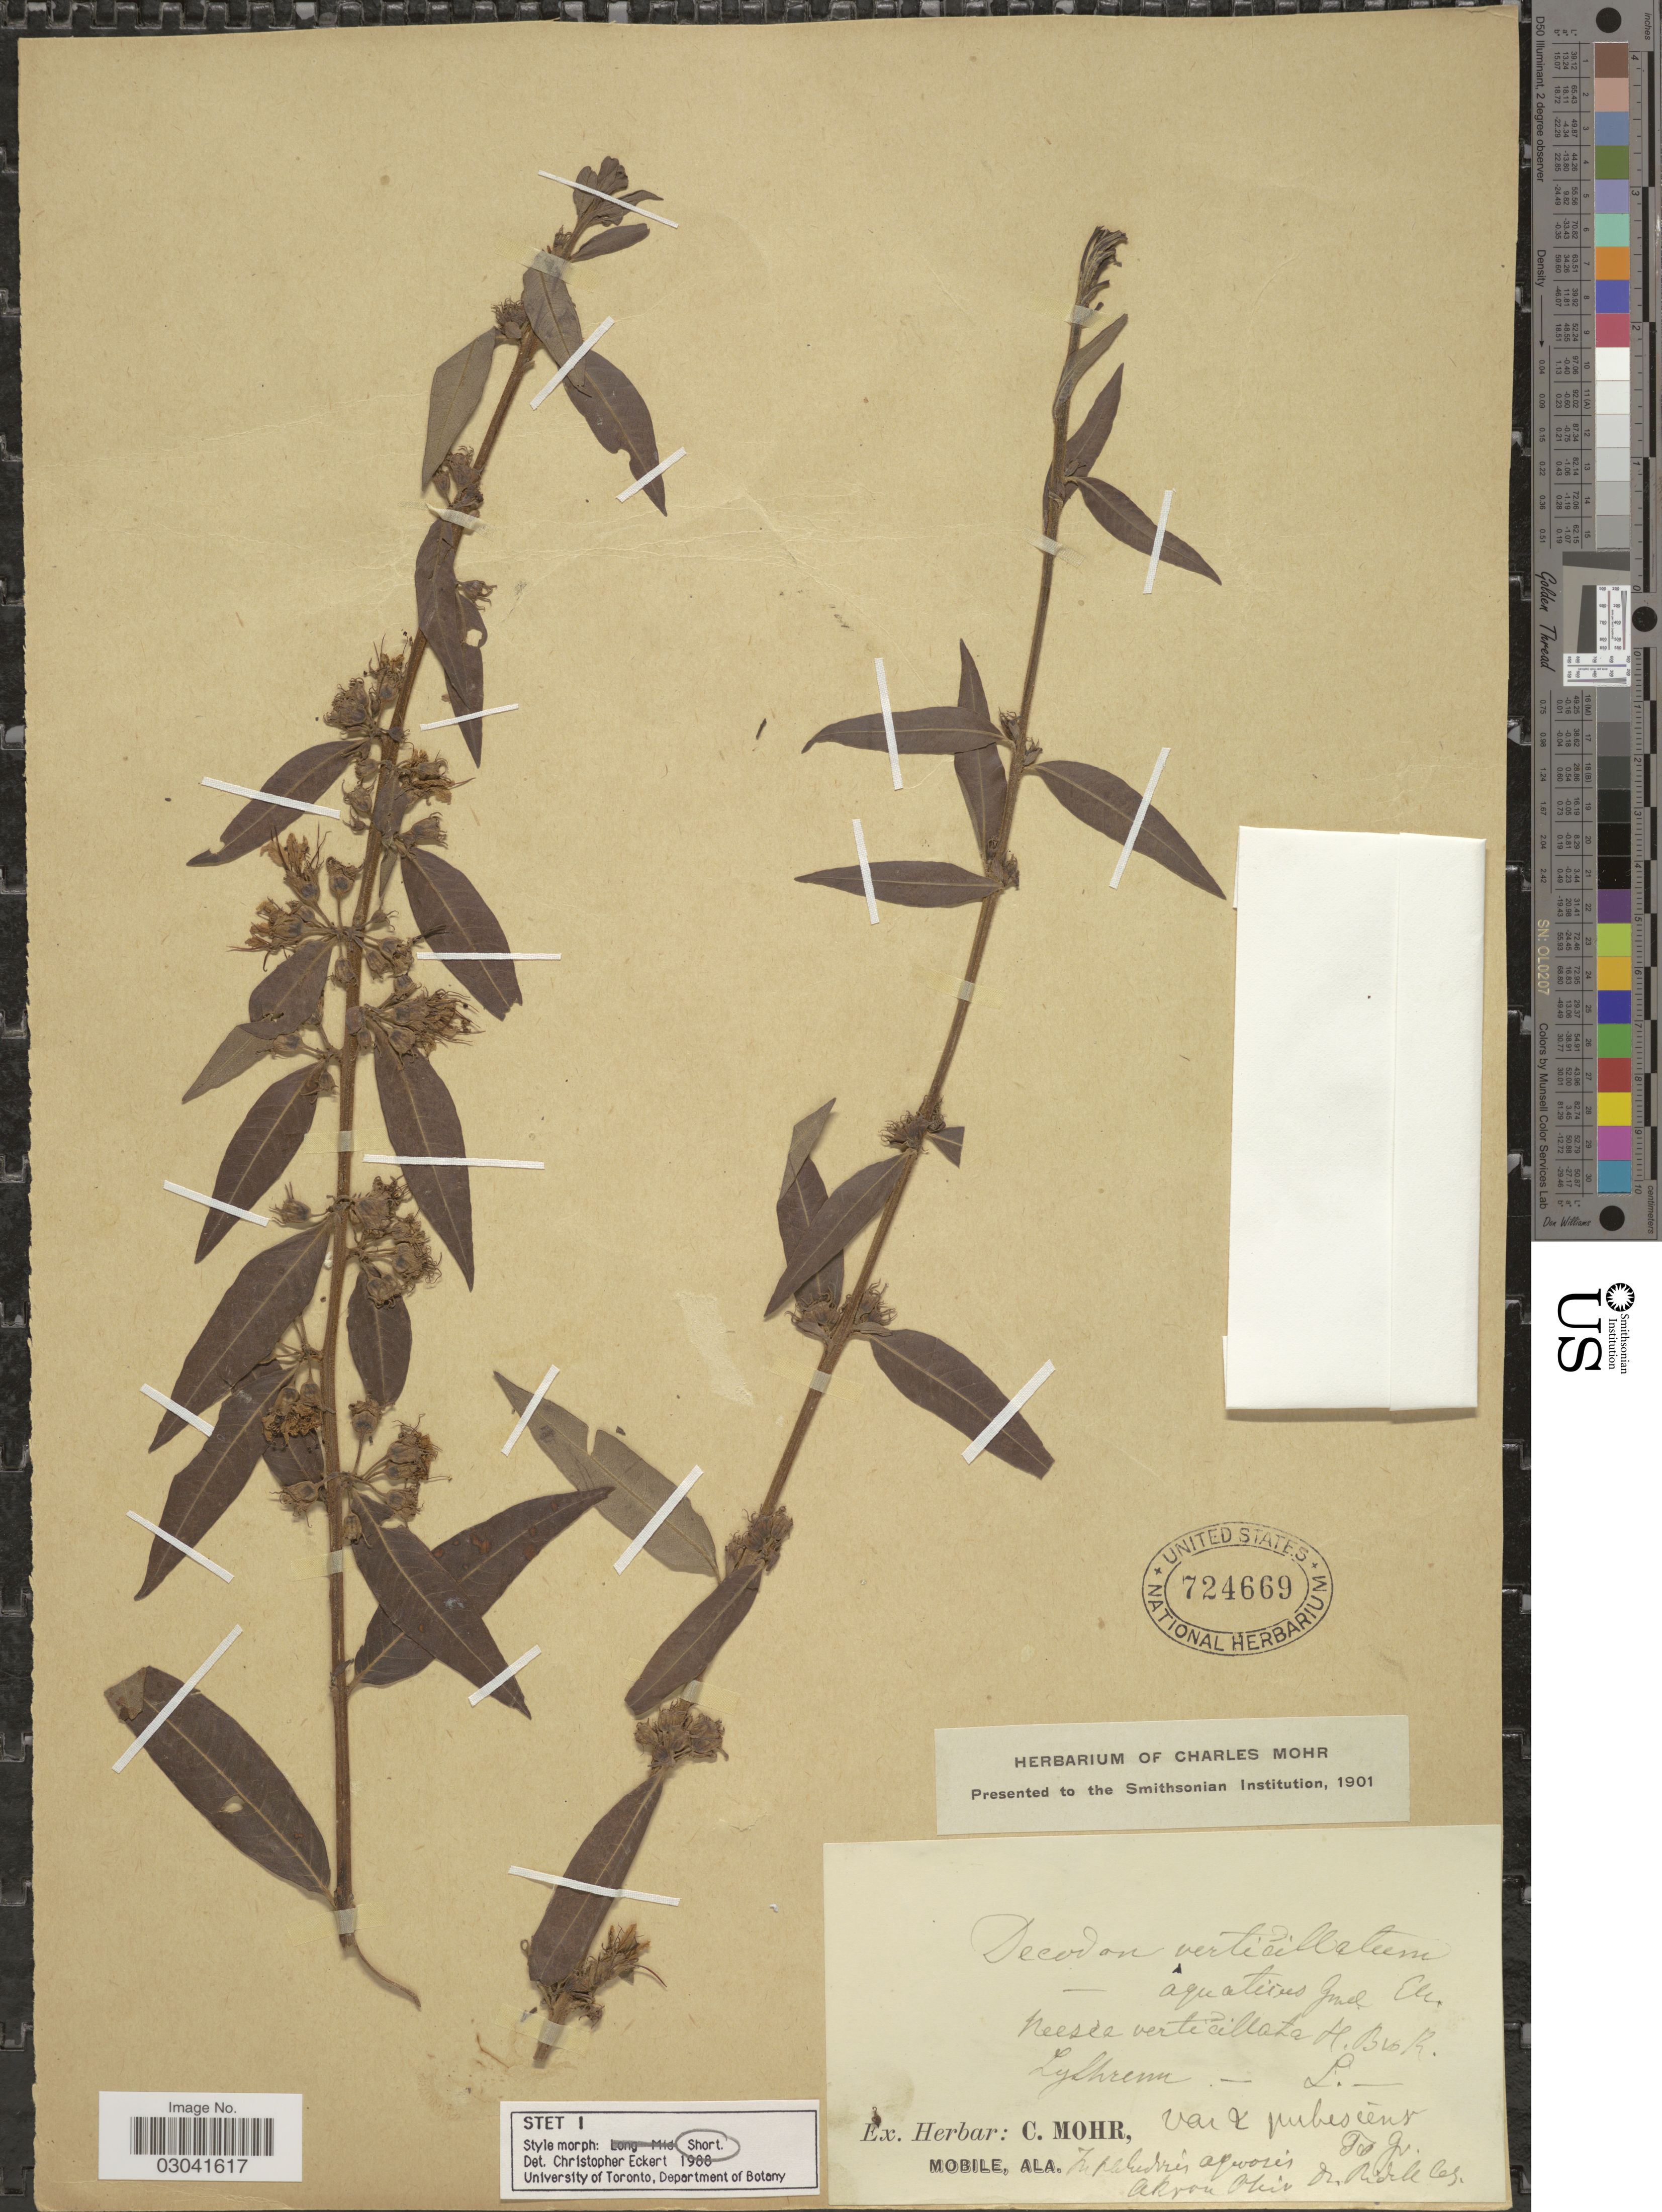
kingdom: Plantae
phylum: Tracheophyta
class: Magnoliopsida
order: Myrtales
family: Lythraceae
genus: Decodon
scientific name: Decodon verticillatus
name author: (L.) Elliott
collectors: -. Ridell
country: United States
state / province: Ohio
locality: In paludosis aquosis, Akron.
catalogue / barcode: US 724669